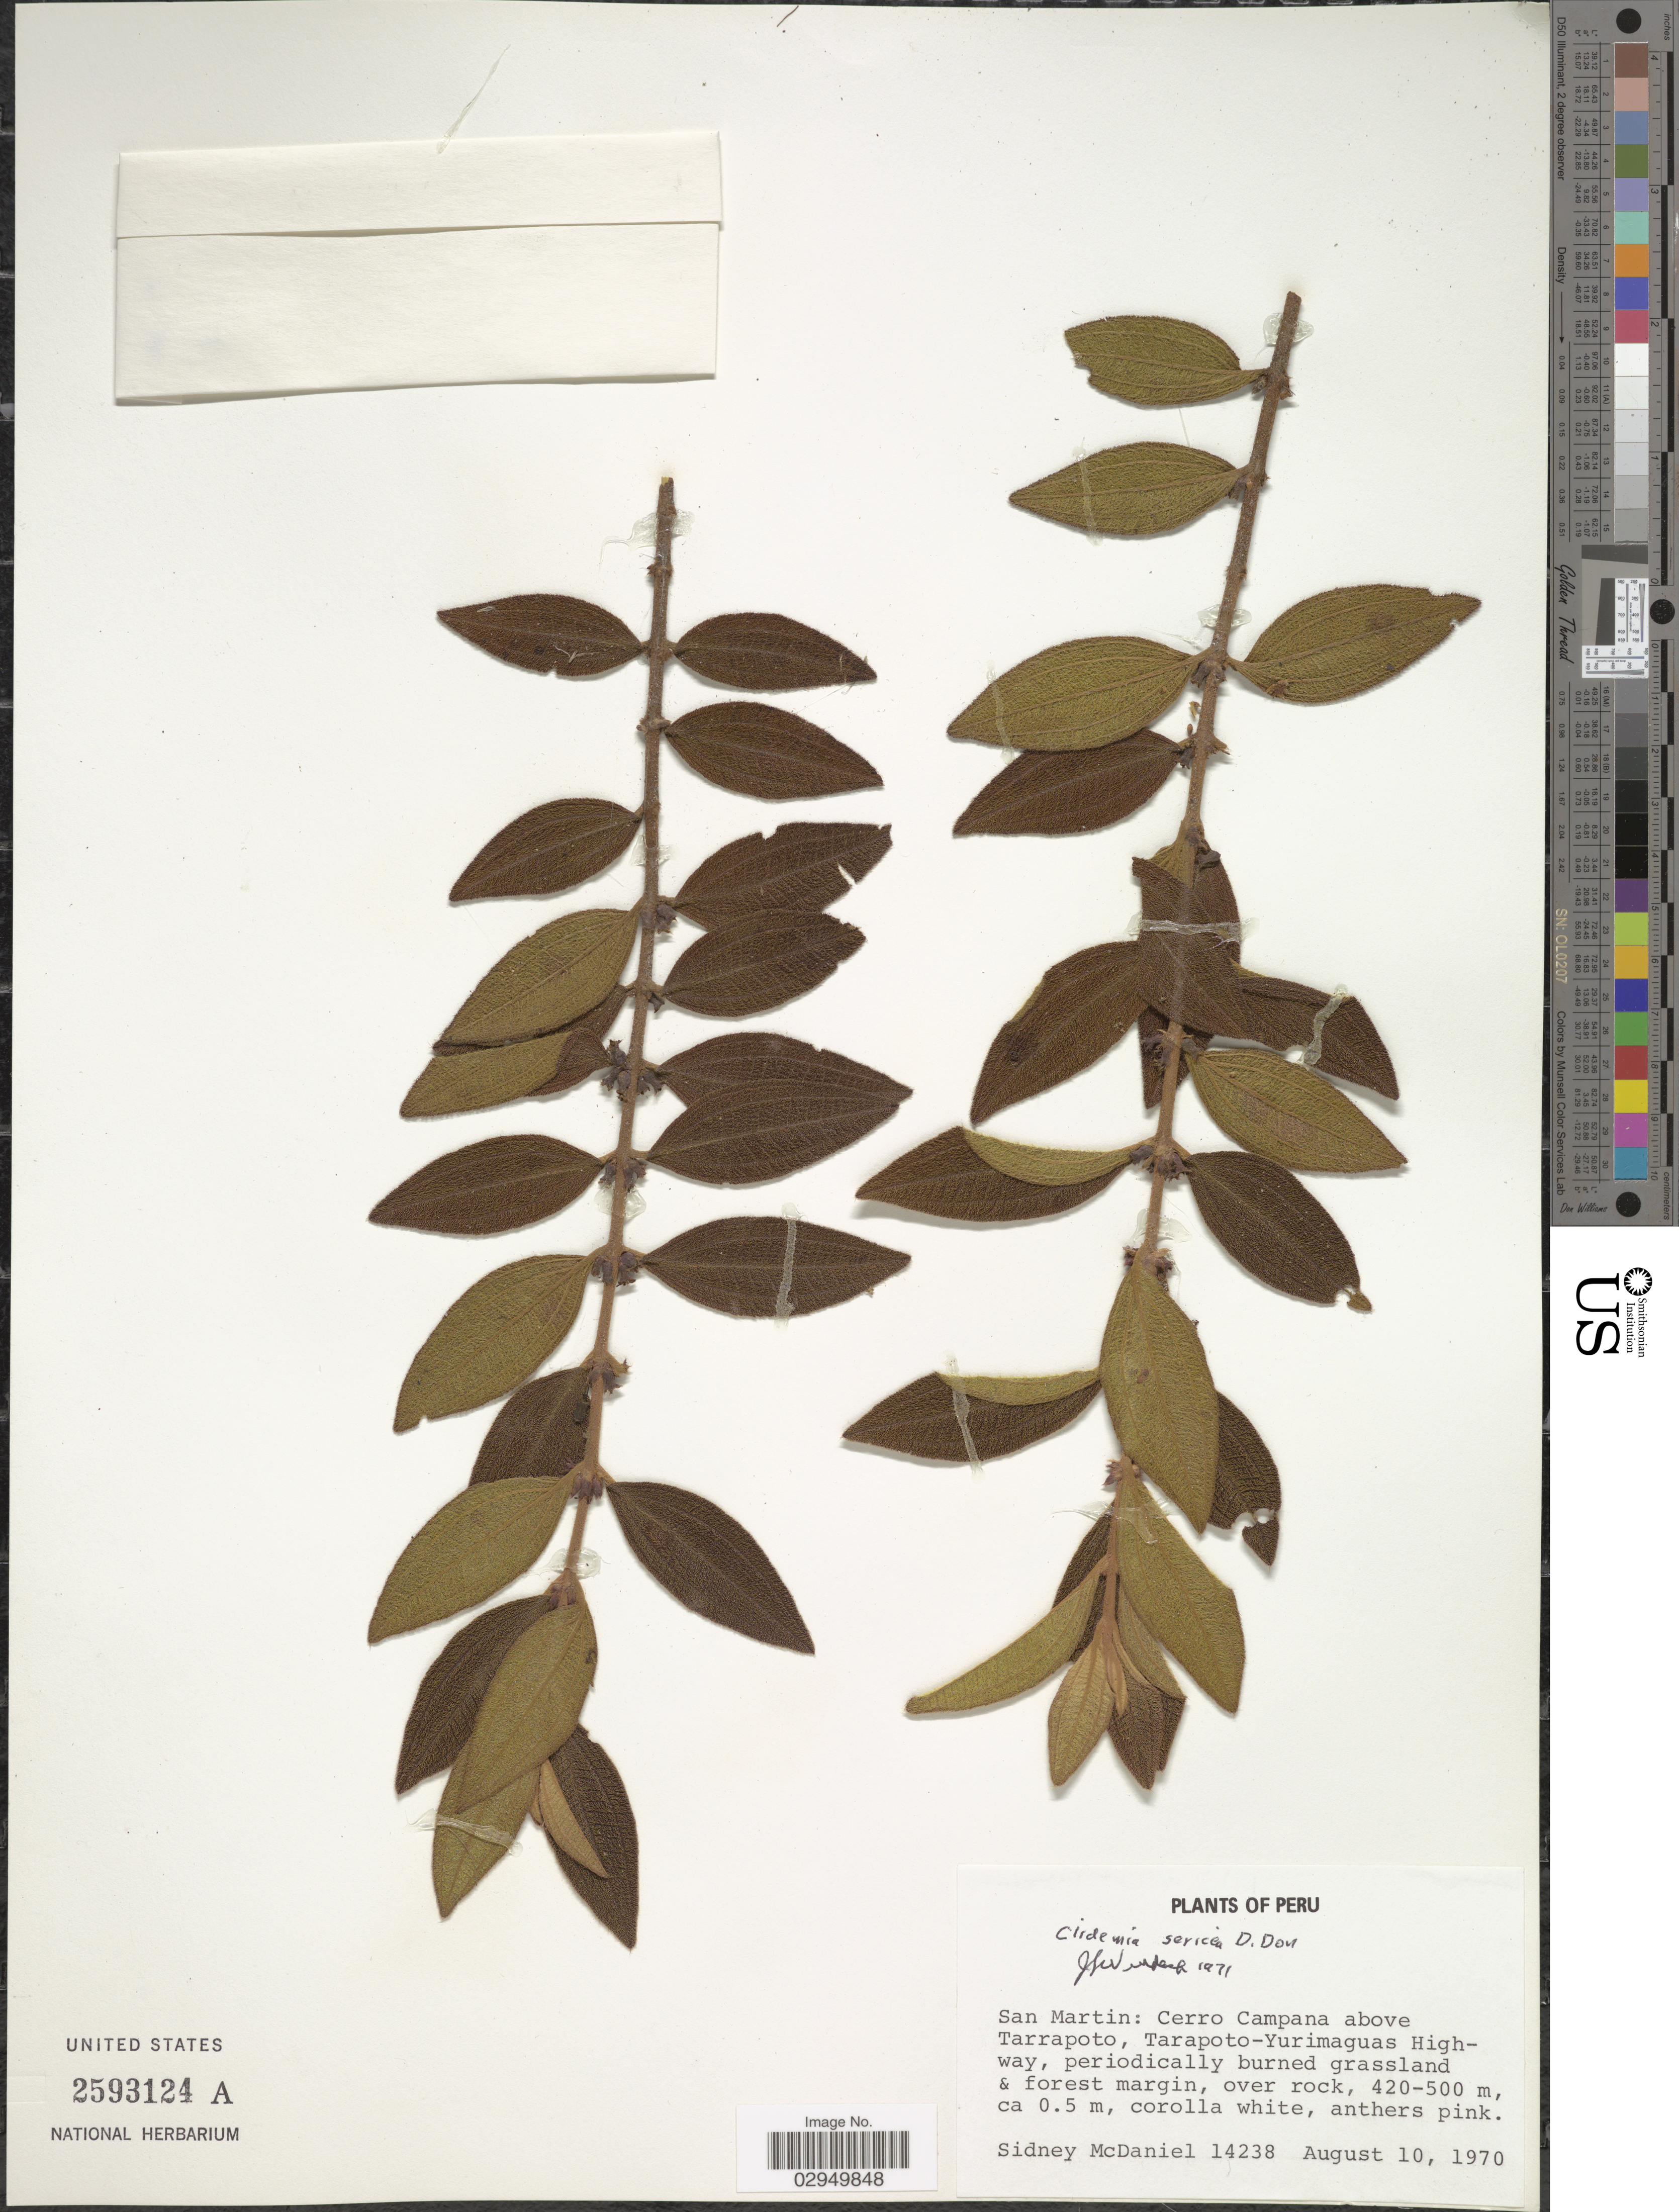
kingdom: Plantae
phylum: Tracheophyta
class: Magnoliopsida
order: Myrtales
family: Melastomataceae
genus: Clidemia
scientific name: Clidemia sericea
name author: D. Don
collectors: S. McDaniel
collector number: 14238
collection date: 1970-08-10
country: Peru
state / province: San Martín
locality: Cerro Campana above Tarrapoto, Tarapoto-Yurimaguas Highway.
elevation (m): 420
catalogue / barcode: US 2593124A